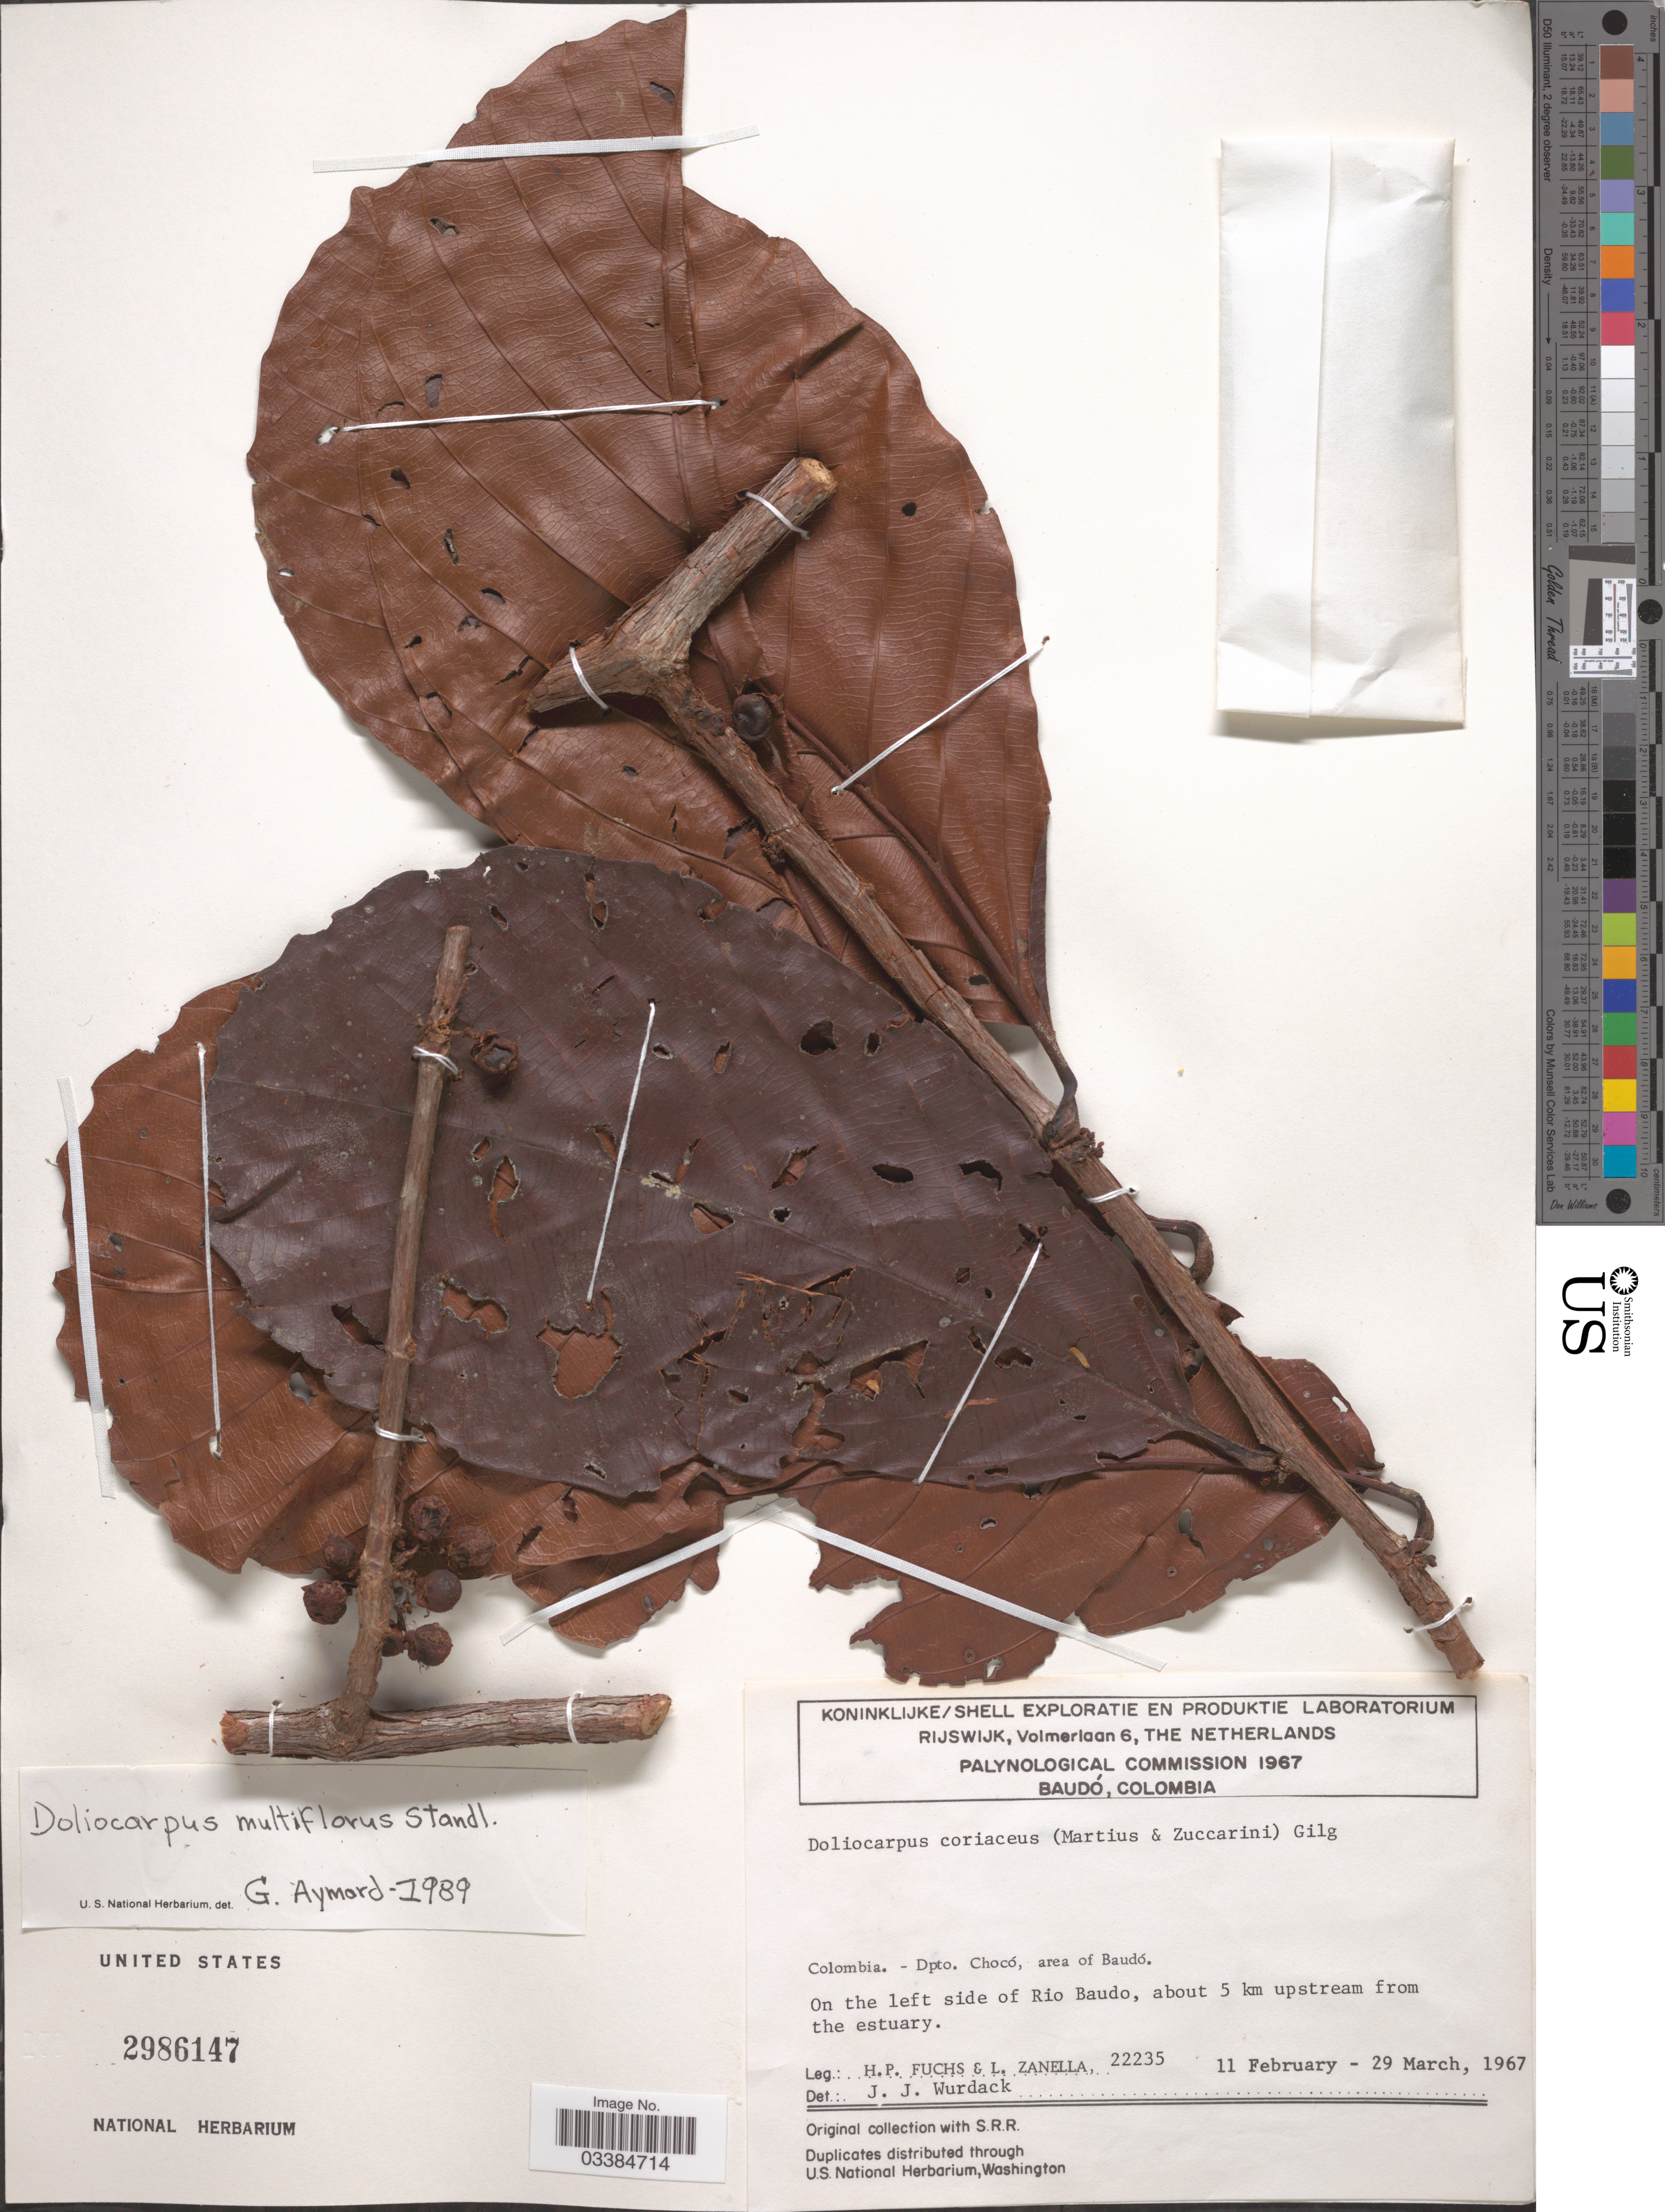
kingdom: Plantae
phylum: Tracheophyta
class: Magnoliopsida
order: Dilleniales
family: Dilleniaceae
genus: Doliocarpus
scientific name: Doliocarpus multiflorus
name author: Standl.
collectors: H. P. Fuchs & L. Zanella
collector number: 22235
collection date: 1967-02-11/1967-03-29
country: Colombia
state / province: Chocó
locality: Dpto. Chocó, area of Baudó. On the left side of the Rio Baudo, about 5 km upstream from the estuary.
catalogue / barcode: US 2986147